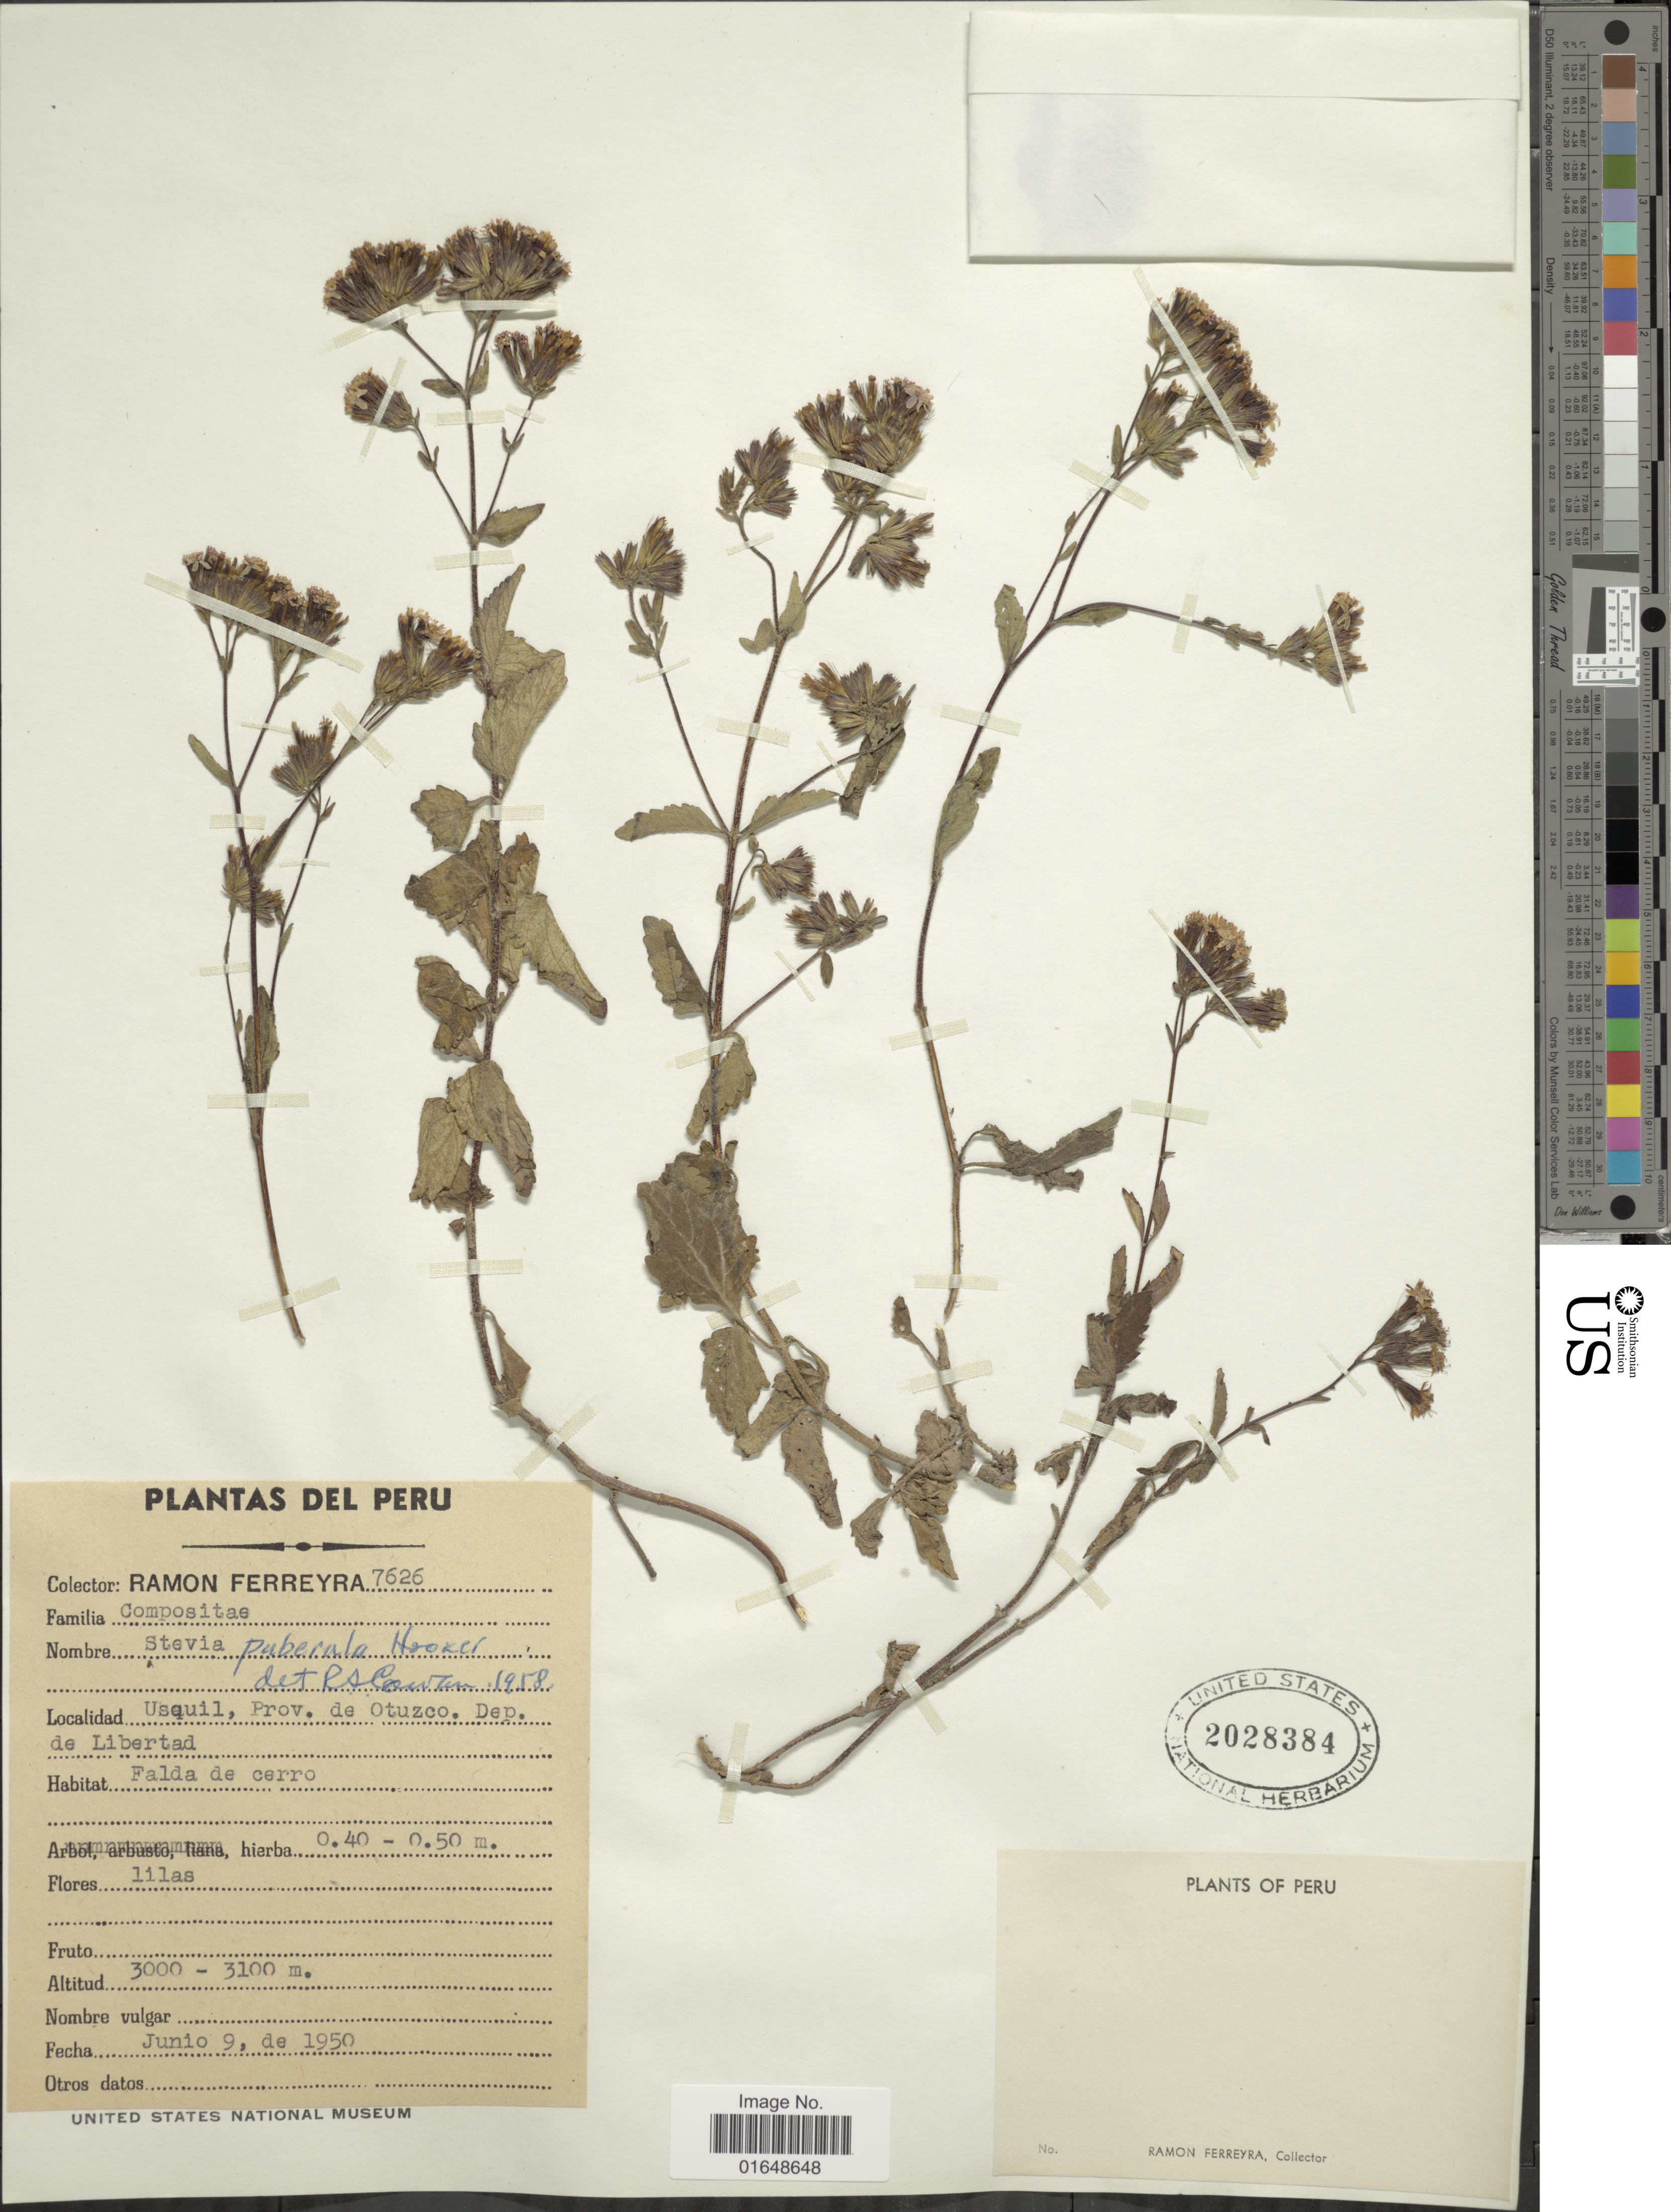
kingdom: Plantae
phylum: Tracheophyta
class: Magnoliopsida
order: Asterales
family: Asteraceae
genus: Stevia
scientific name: Stevia puberula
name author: Hook.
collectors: R. A. Ferreyra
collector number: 7626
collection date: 1950-06-09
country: Peru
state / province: La Libertad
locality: Usquil, Prov. de Otuzco, Dep. de Libertad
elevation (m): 3000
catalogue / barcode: US 2028384